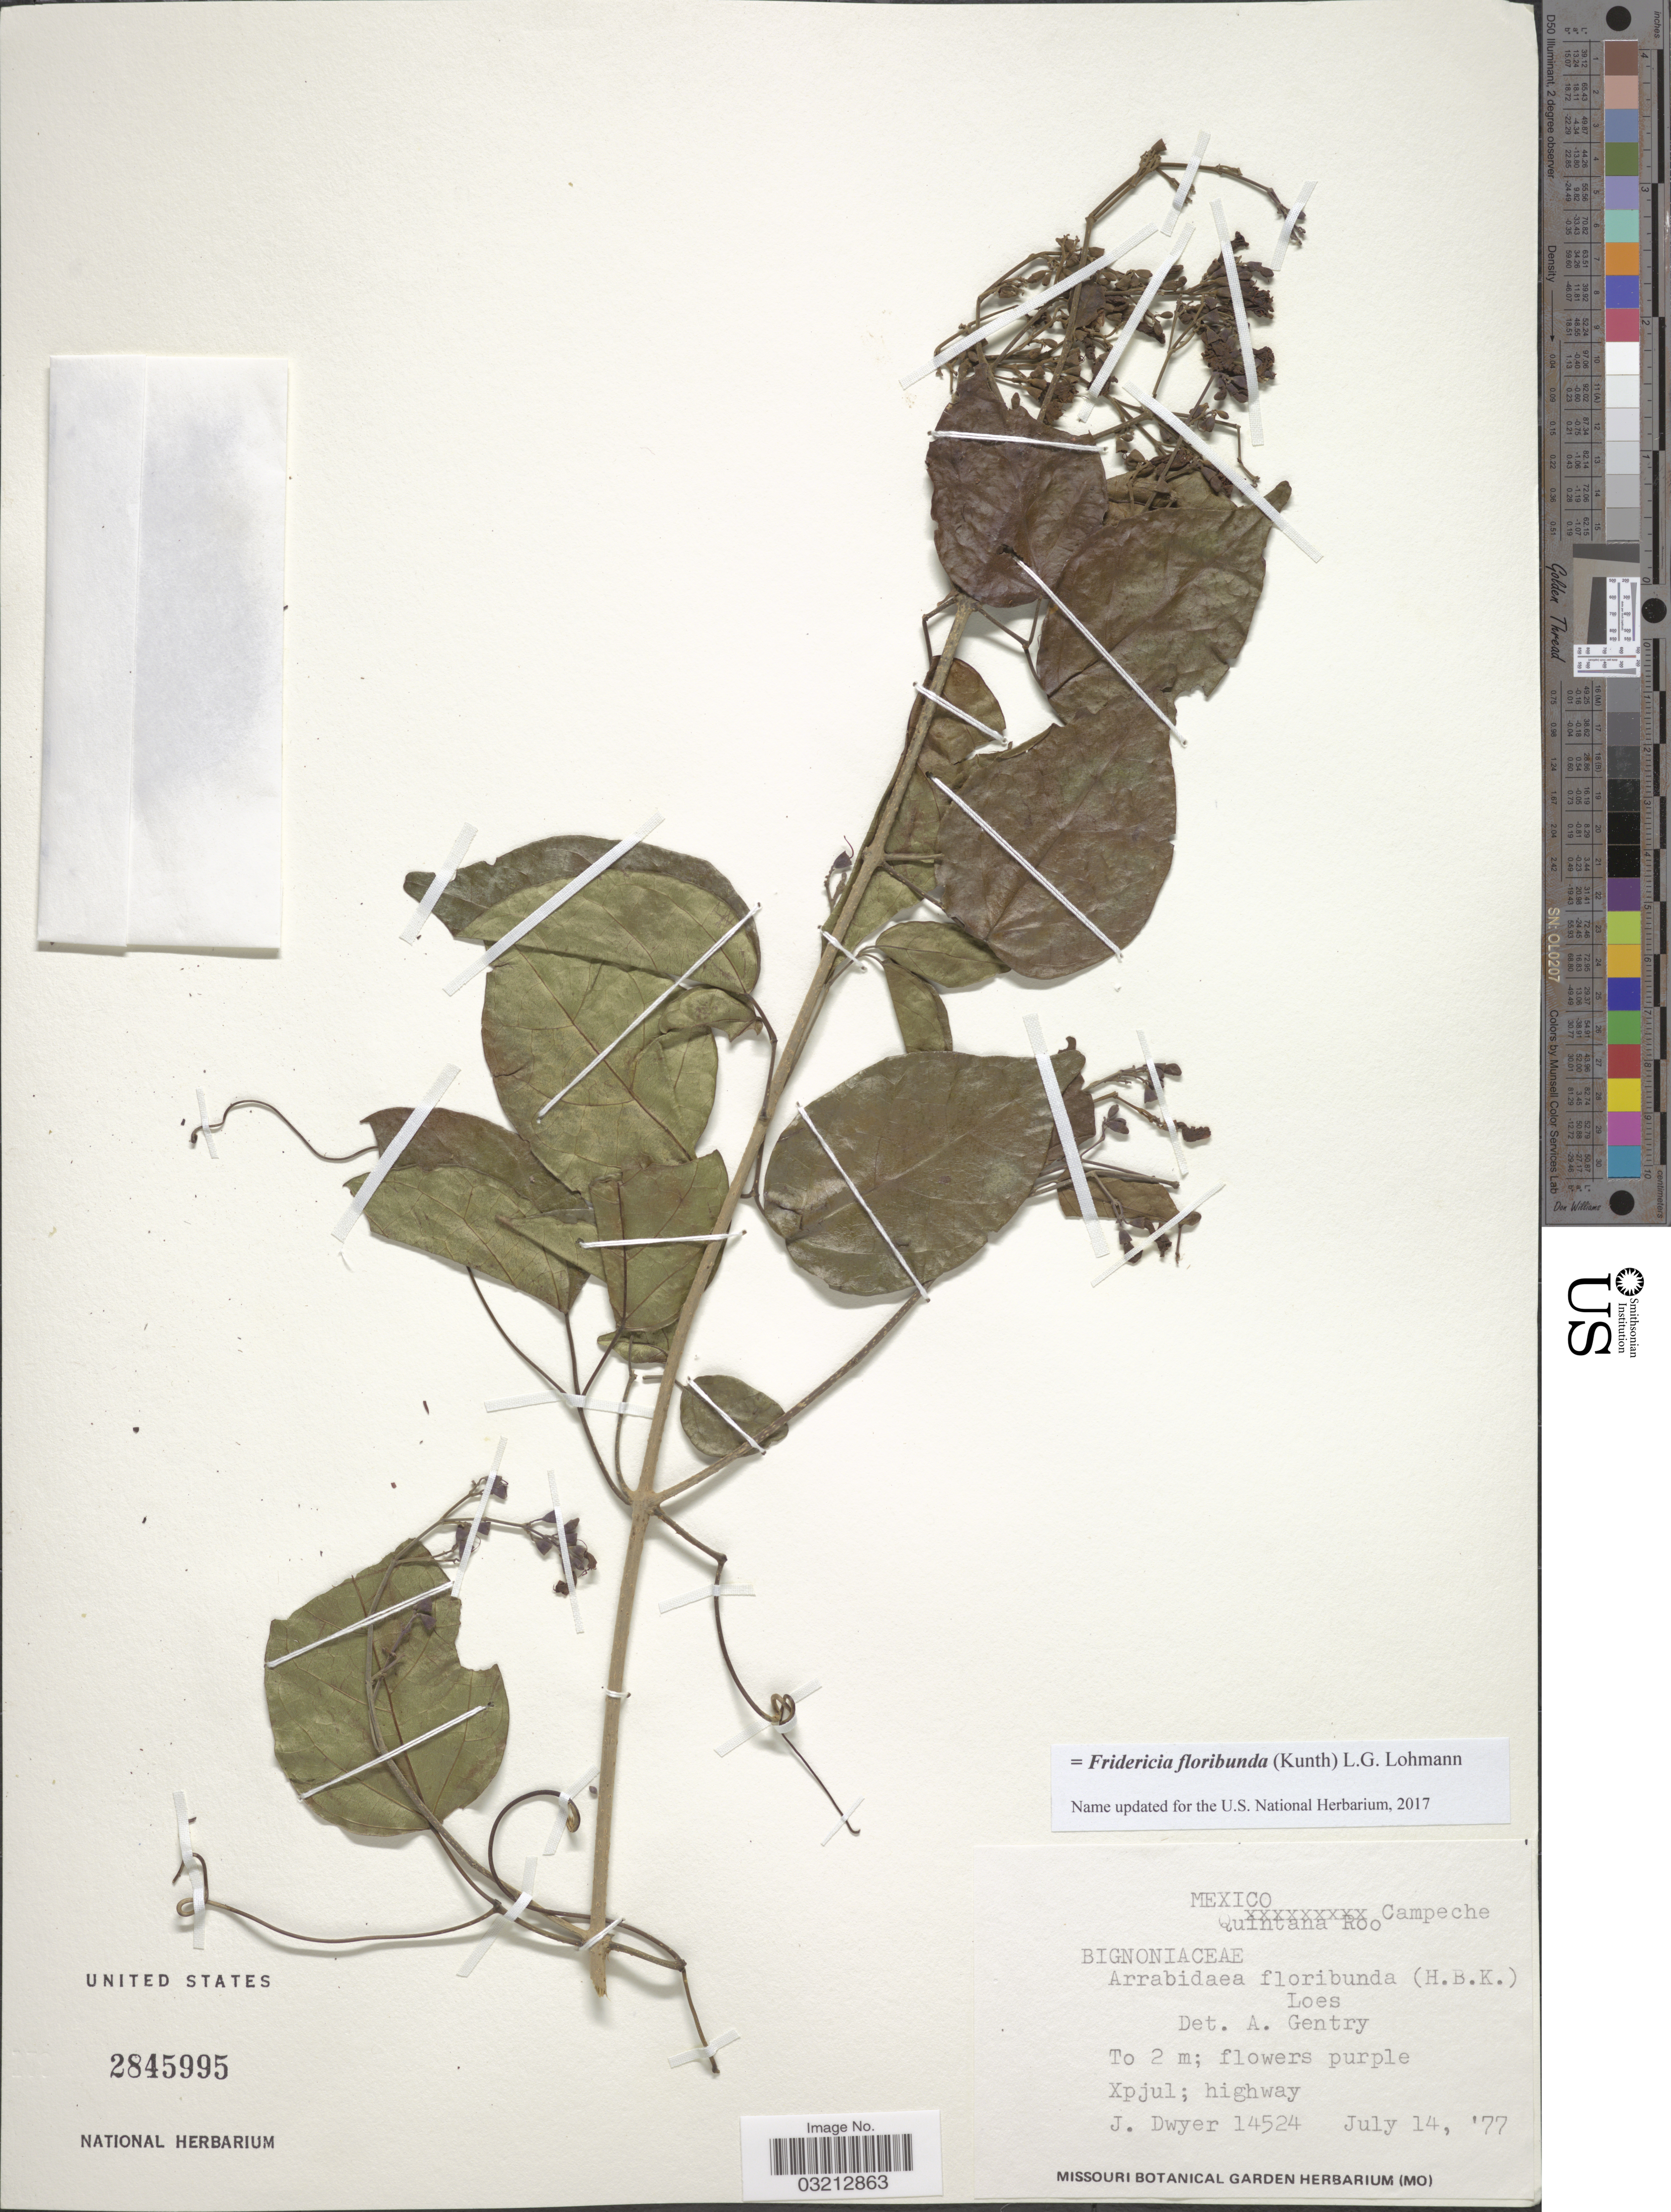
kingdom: Plantae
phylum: Tracheophyta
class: Magnoliopsida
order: Lamiales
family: Bignoniaceae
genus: Fridericia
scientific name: Fridericia floribunda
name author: (Kunth) L.G. Lohmann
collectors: J. Dwyer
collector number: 14524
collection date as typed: Transcribed d/m/y: 14/7/77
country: Mexico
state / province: Campeche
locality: Xpjul; highway.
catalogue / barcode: US 2845995